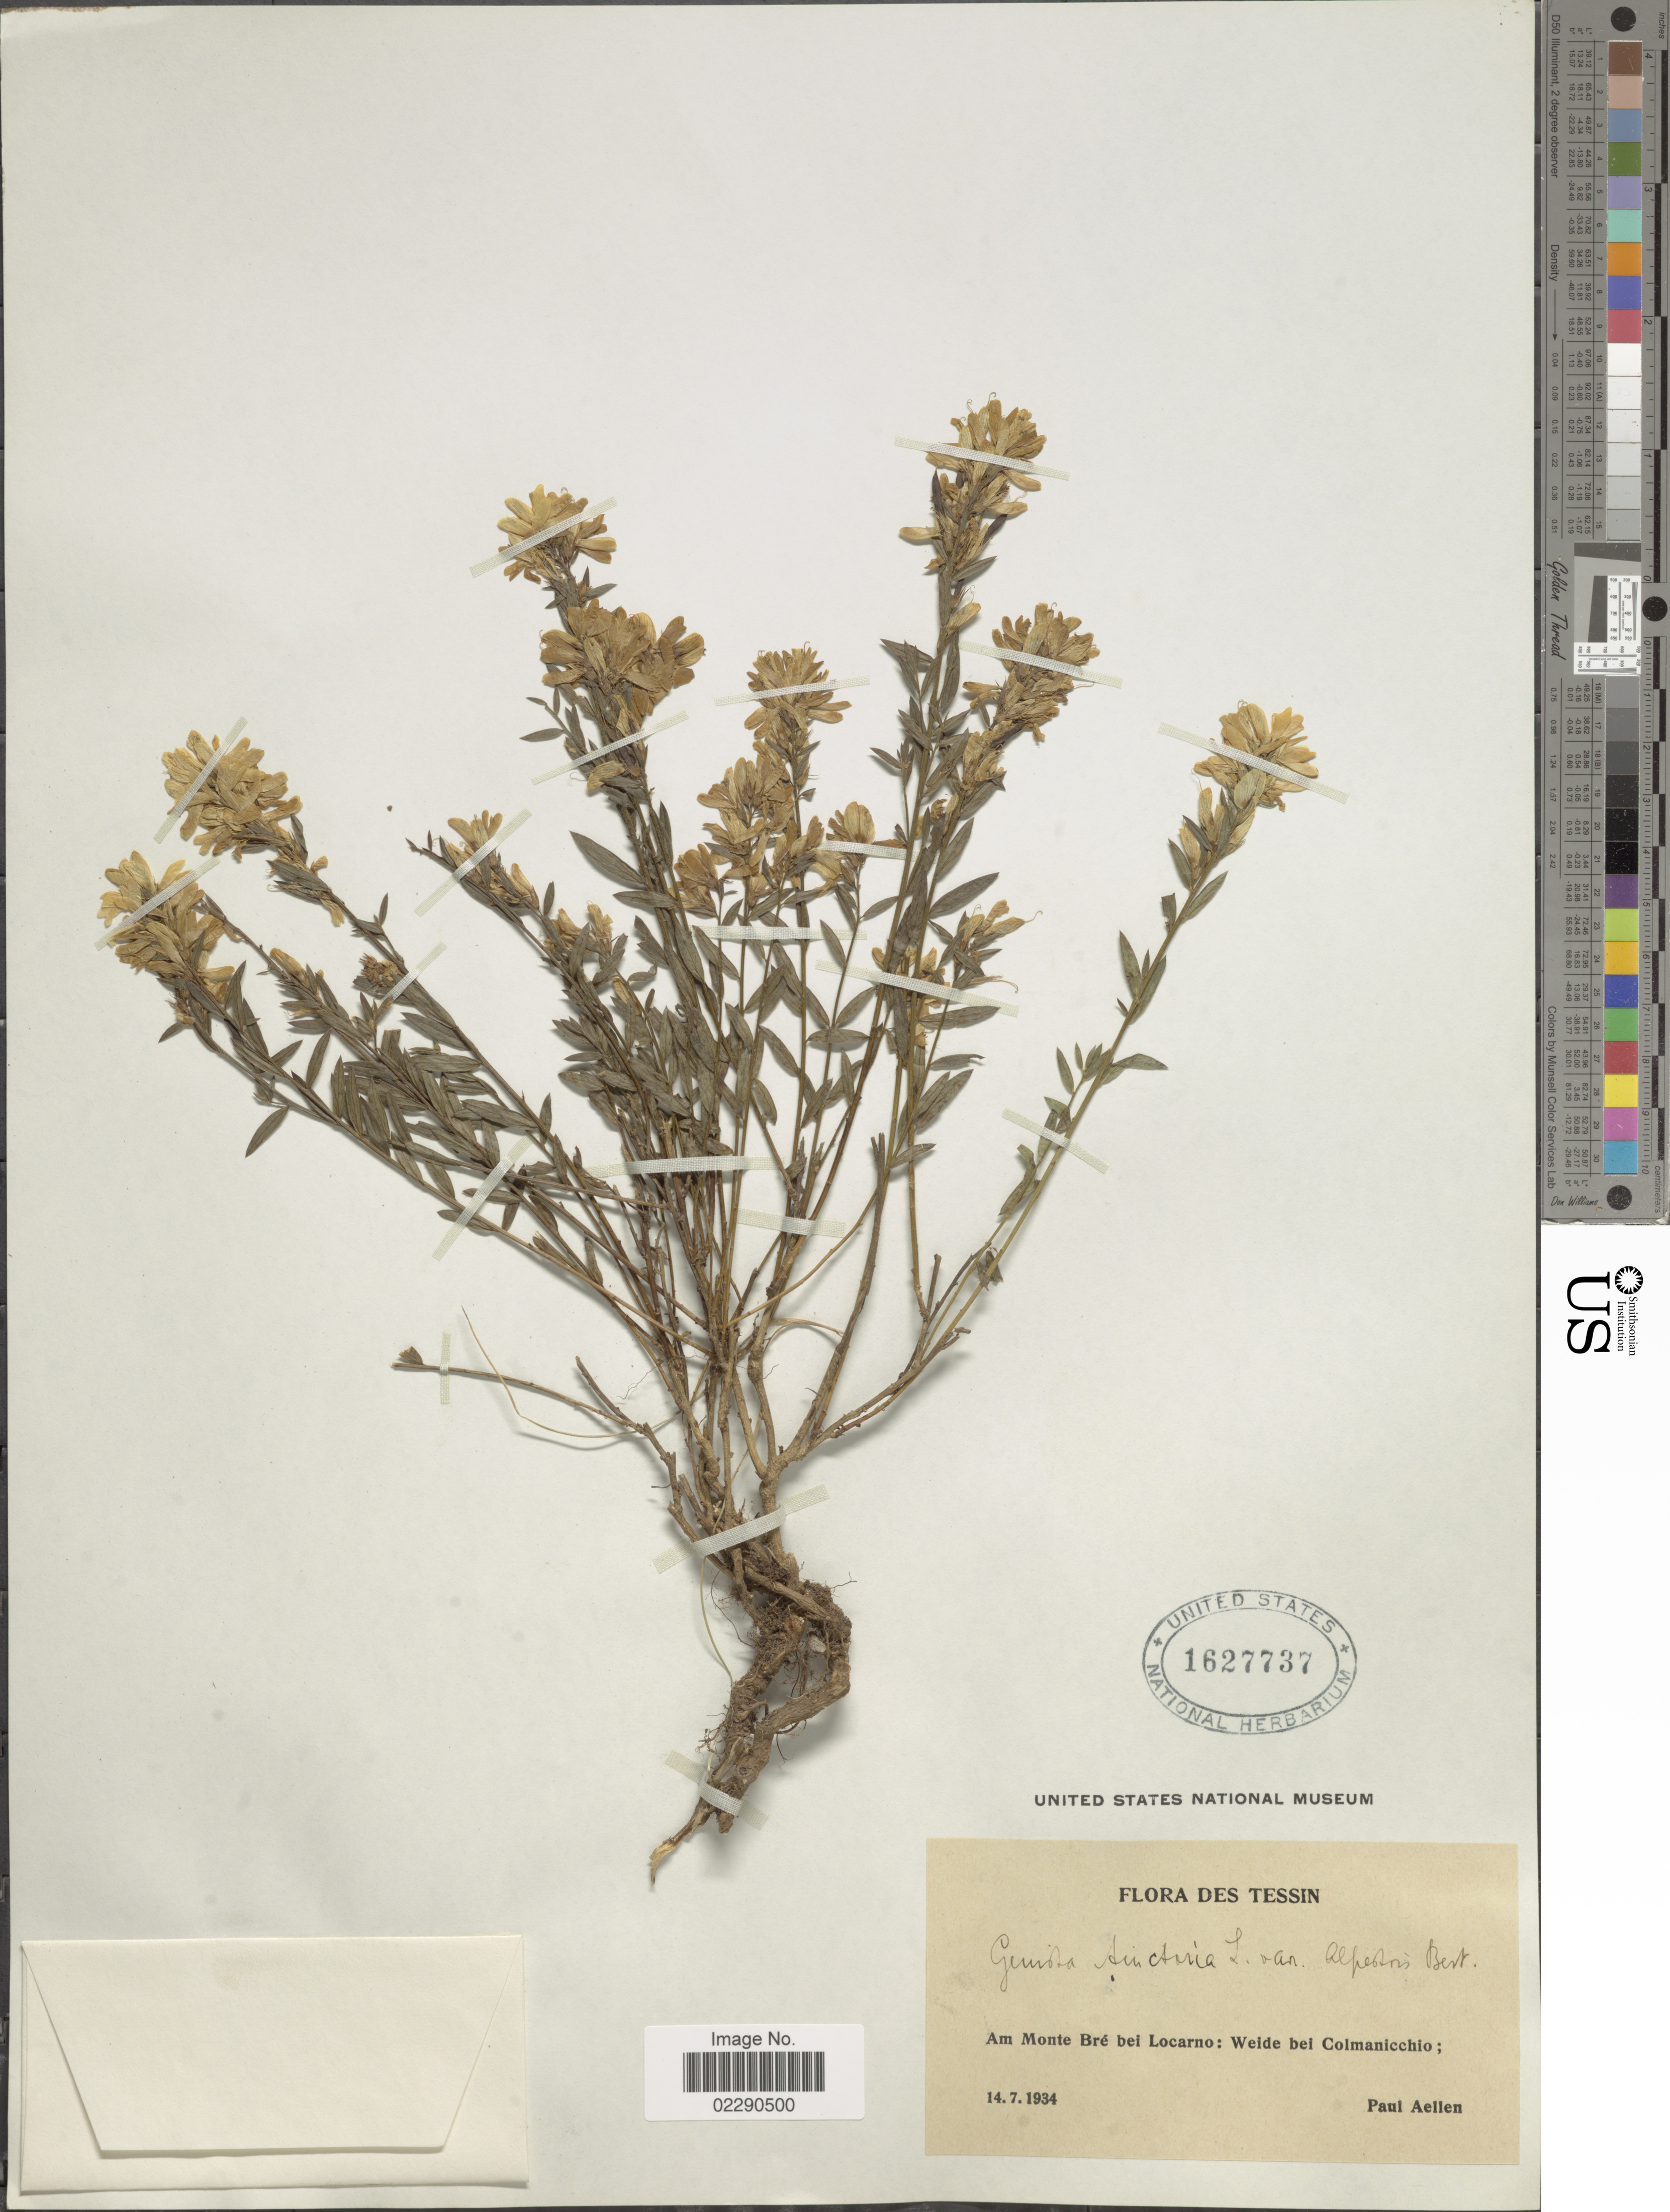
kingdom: Plantae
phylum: Tracheophyta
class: Magnoliopsida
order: Fabales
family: Fabaceae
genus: Genista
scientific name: Genista tinctoria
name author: L.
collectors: P. Aellen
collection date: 1934-07-14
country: Switzerland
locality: Tessin, am Monte Bre bei Locarno, weide bei Colmanicchio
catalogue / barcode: US 1627737